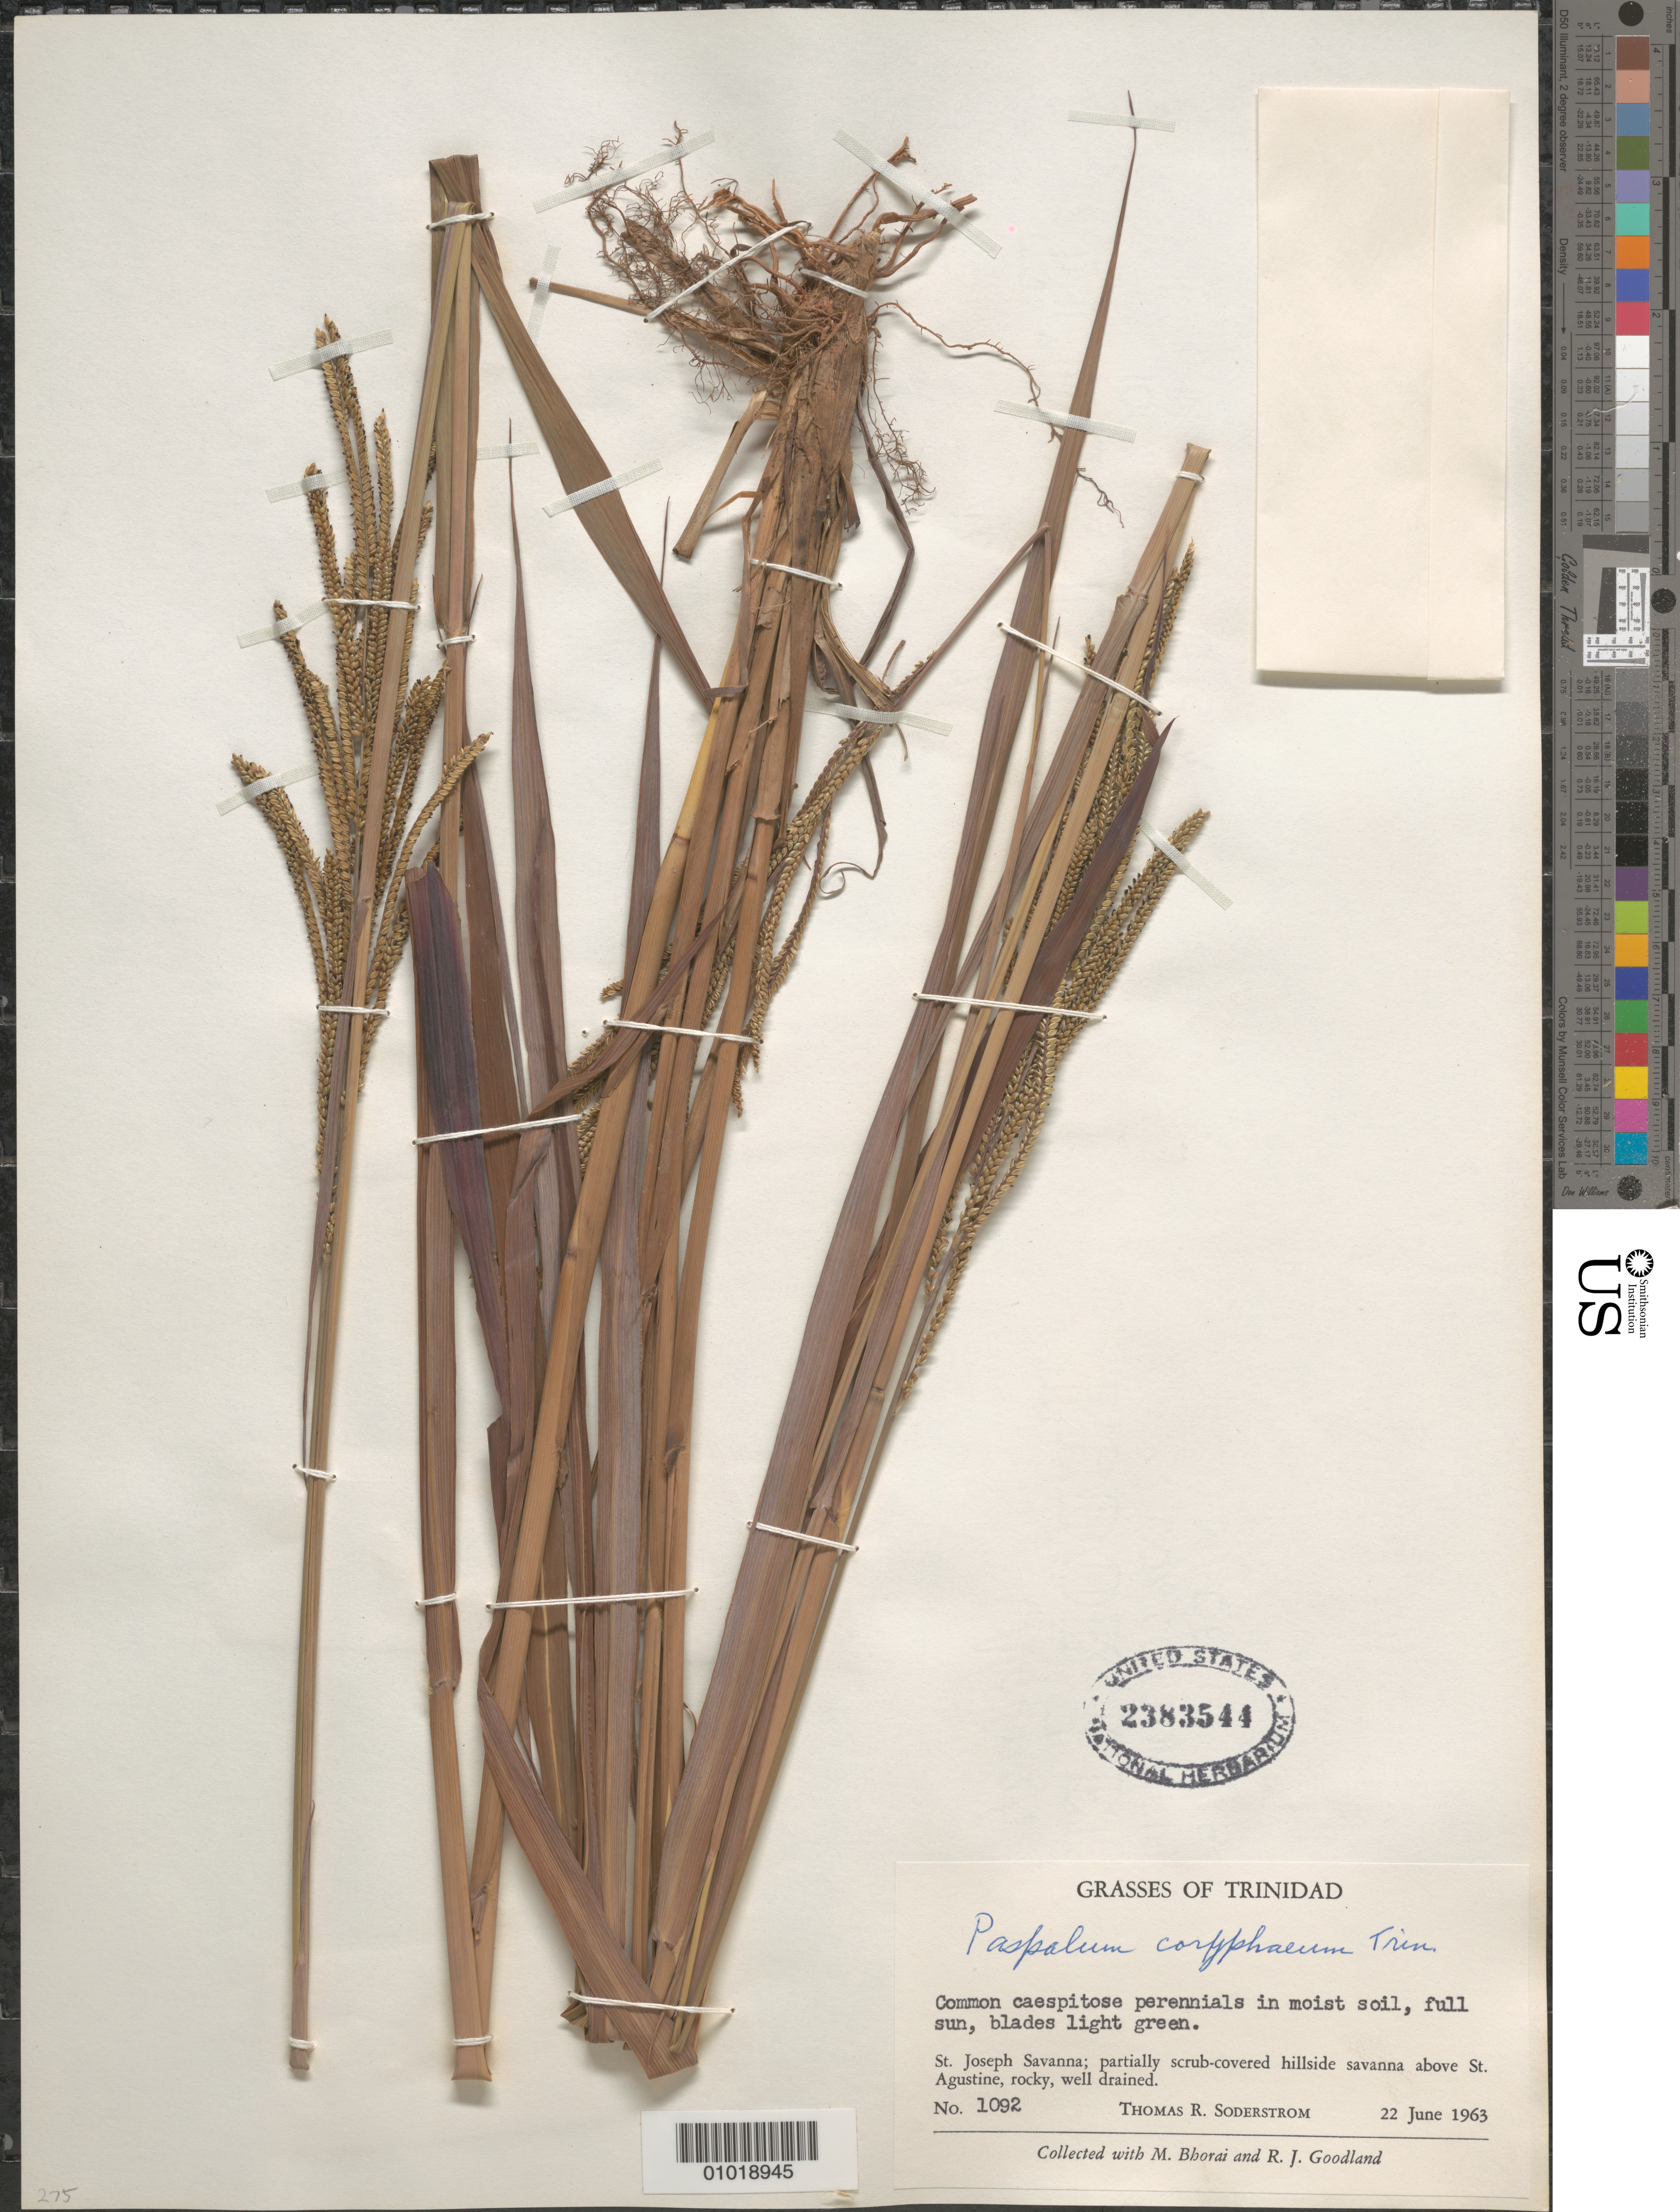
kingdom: Plantae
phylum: Tracheophyta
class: Liliopsida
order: Poales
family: Poaceae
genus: Paspalum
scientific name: Paspalum coryphaeum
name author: Trin.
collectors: T. R. Soderstrom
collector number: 1092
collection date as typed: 22 Jun 1963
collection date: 1963-06-22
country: Trinidad and Tobago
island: Trinidad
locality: St. Joseph Savanna, partially scrubbed hillside savanna above St. Augustine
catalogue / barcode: US 2383544